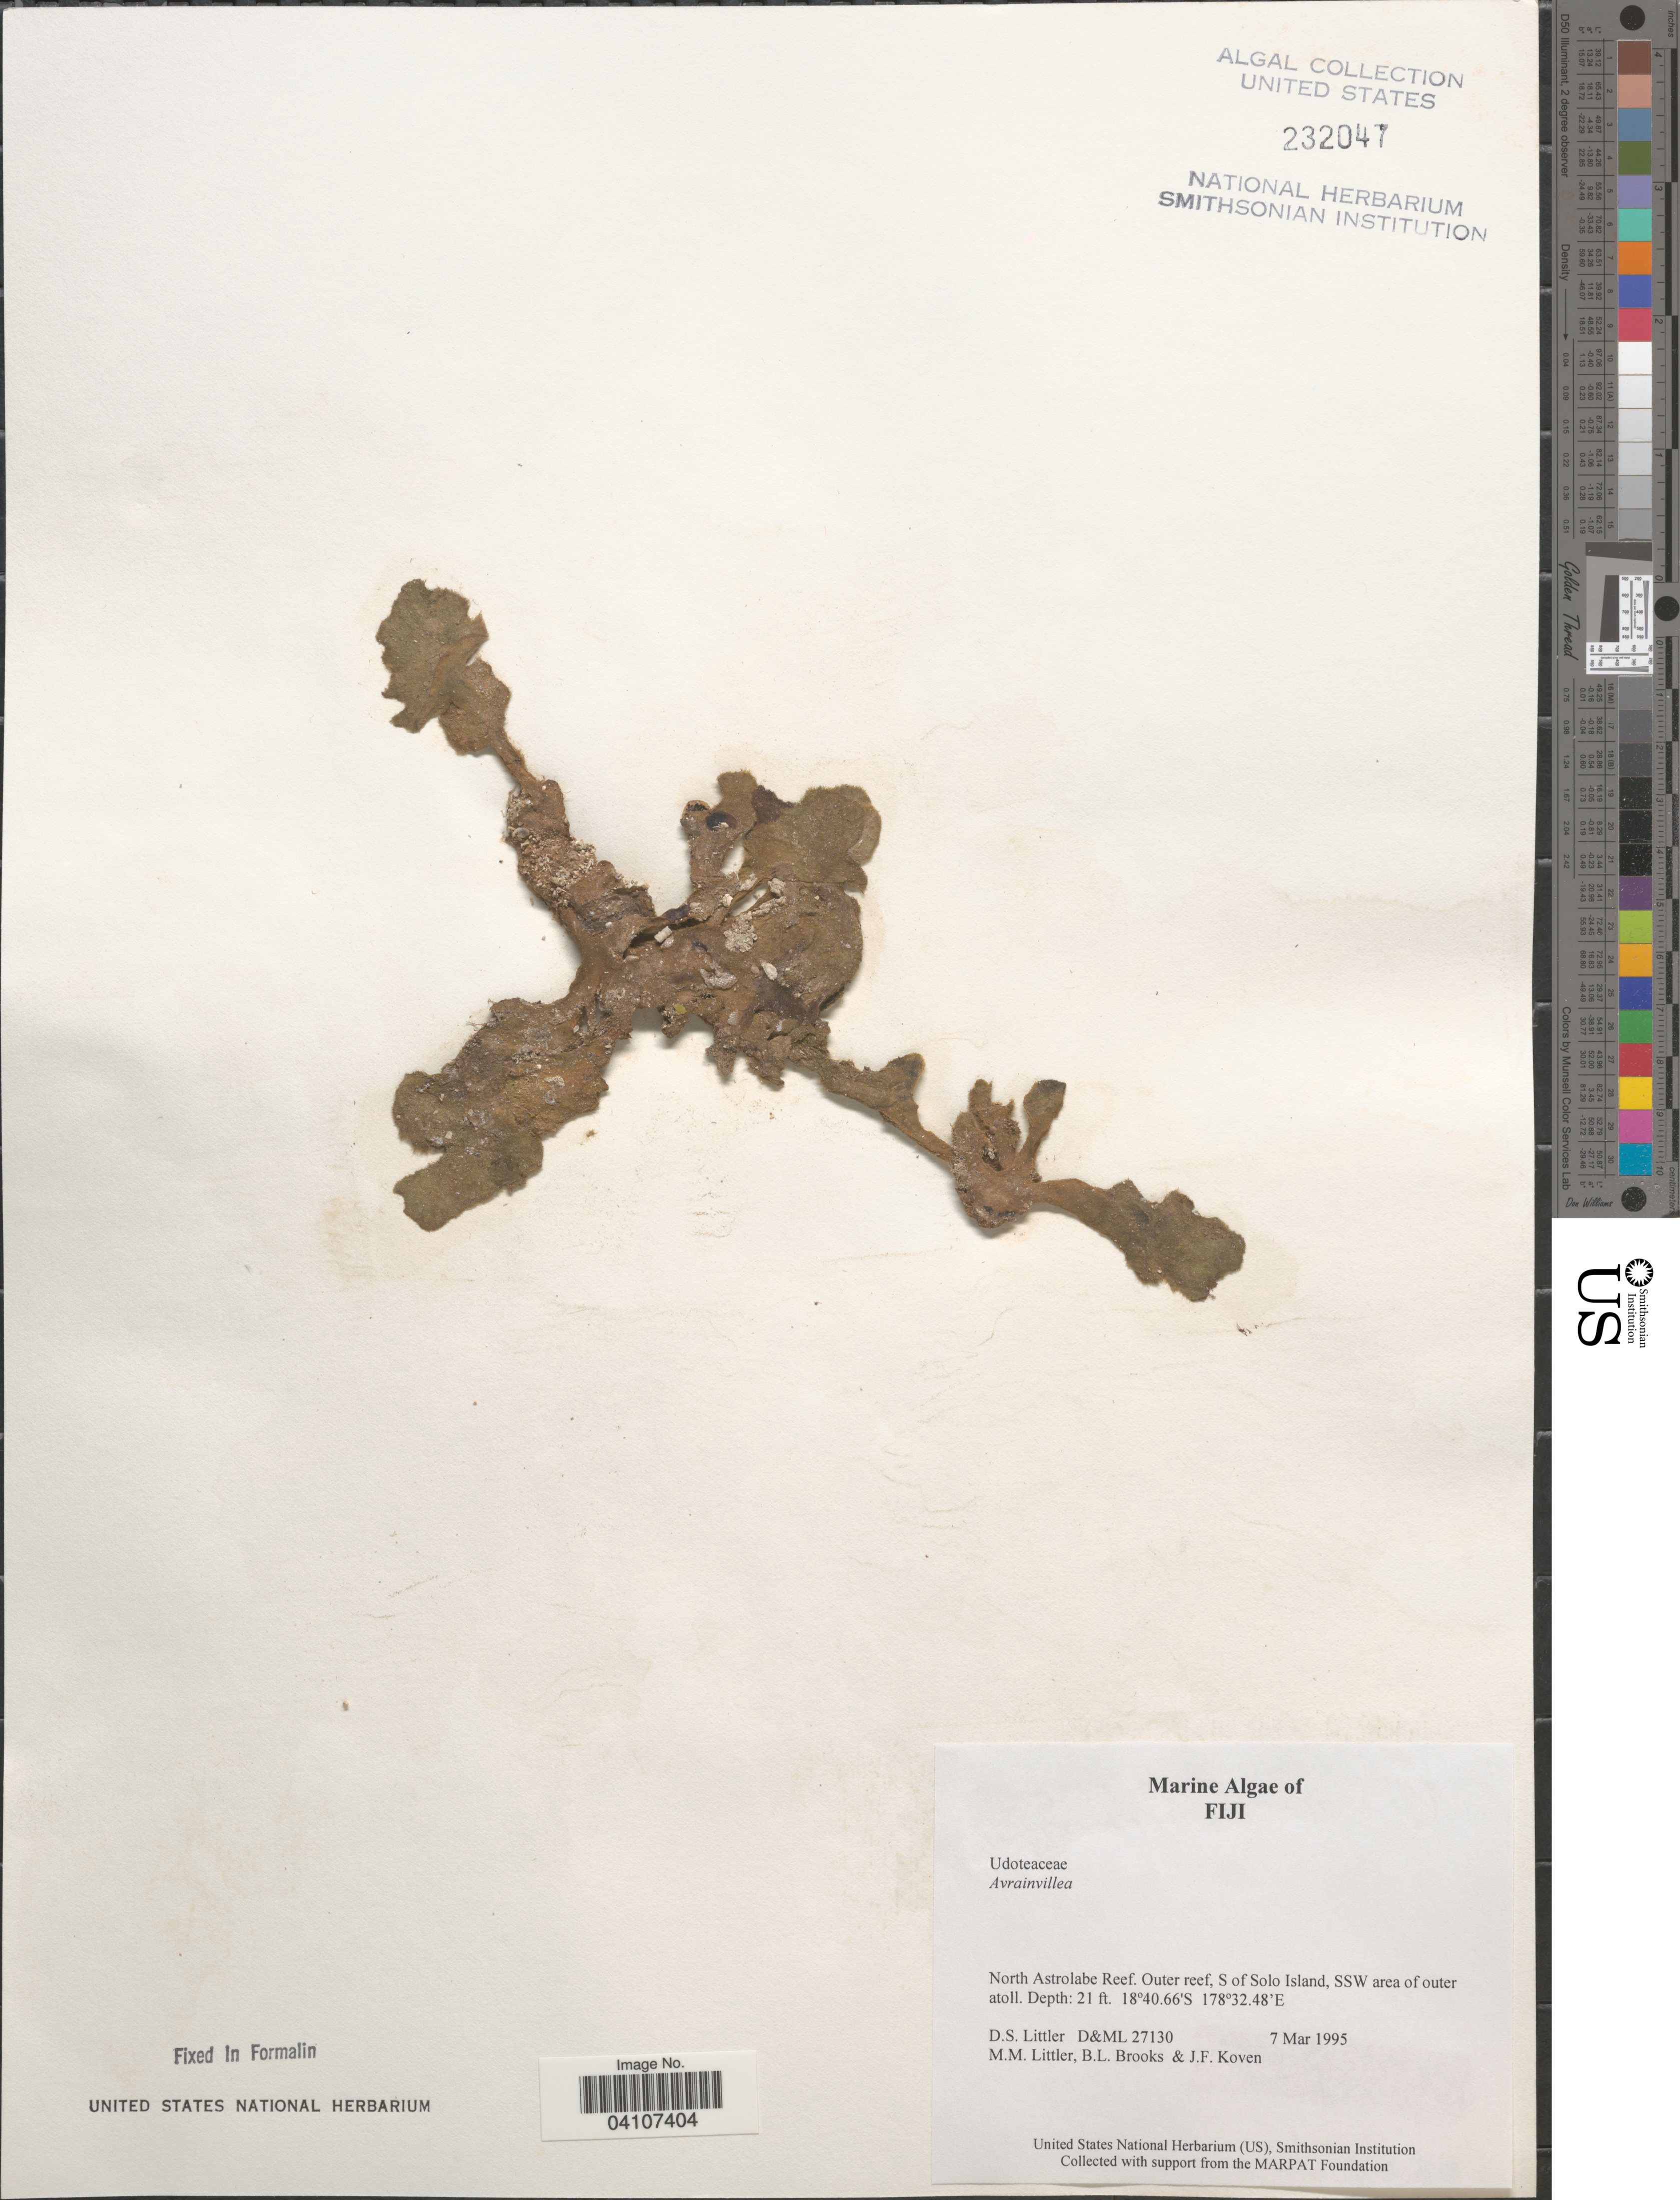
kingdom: Plantae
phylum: Chlorophyta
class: Ulvophyceae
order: Bryopsidales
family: Dichotomosiphonaceae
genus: Avrainvillea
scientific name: Avrainvillea sp.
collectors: D. S. Littler, B. Brooks & J. Koven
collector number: D&ML 27130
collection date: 1995-03-07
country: Fiji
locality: North Astrolobe Reef. Outer reef, S of Solo Island, SSW area of outer atoll.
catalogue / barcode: US 232047